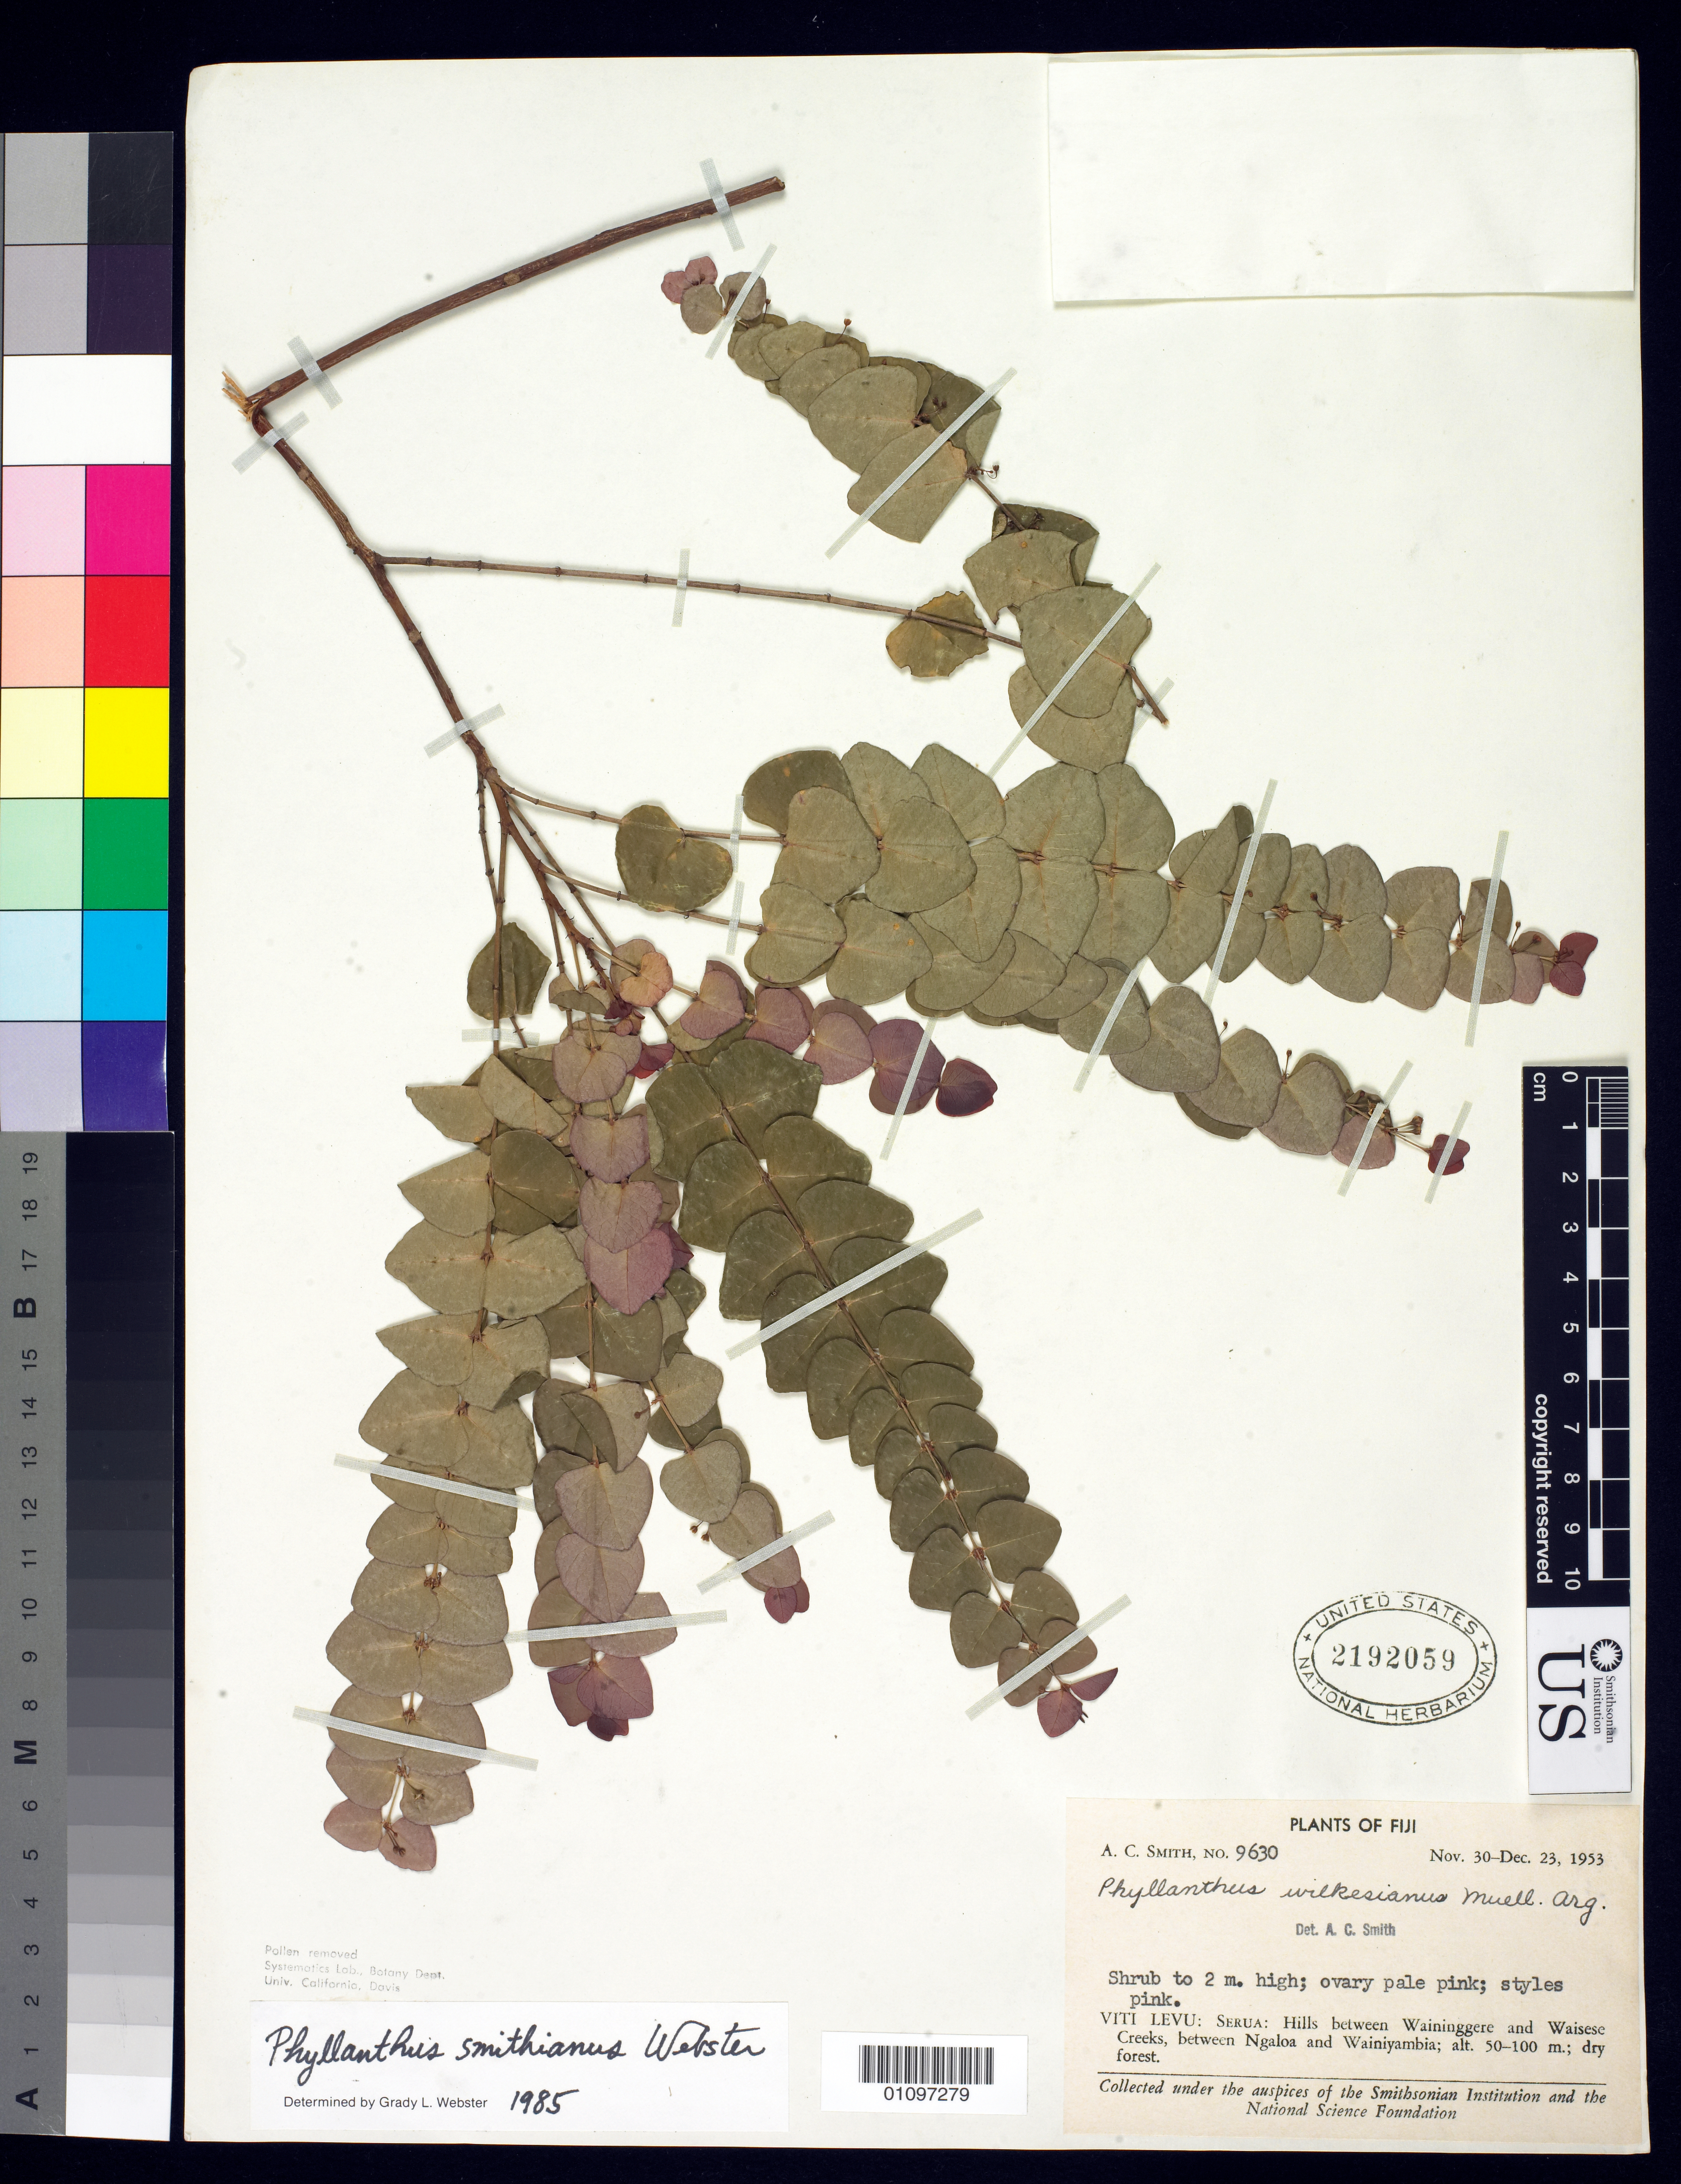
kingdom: Plantae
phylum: Tracheophyta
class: Magnoliopsida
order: Malpighiales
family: Phyllanthaceae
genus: Phyllanthus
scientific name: Phyllanthus smithianus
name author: G.L. Webster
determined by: Webster, Grady L.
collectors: A. C. Smith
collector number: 9630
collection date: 1953-11-30/1953-12-23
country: Fiji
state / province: Serua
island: Viti Levu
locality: Hills between Waininggere and Waiese Creeks, between Ngaloa and Wainiyambia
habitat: dry forest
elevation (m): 50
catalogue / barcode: US 2192059